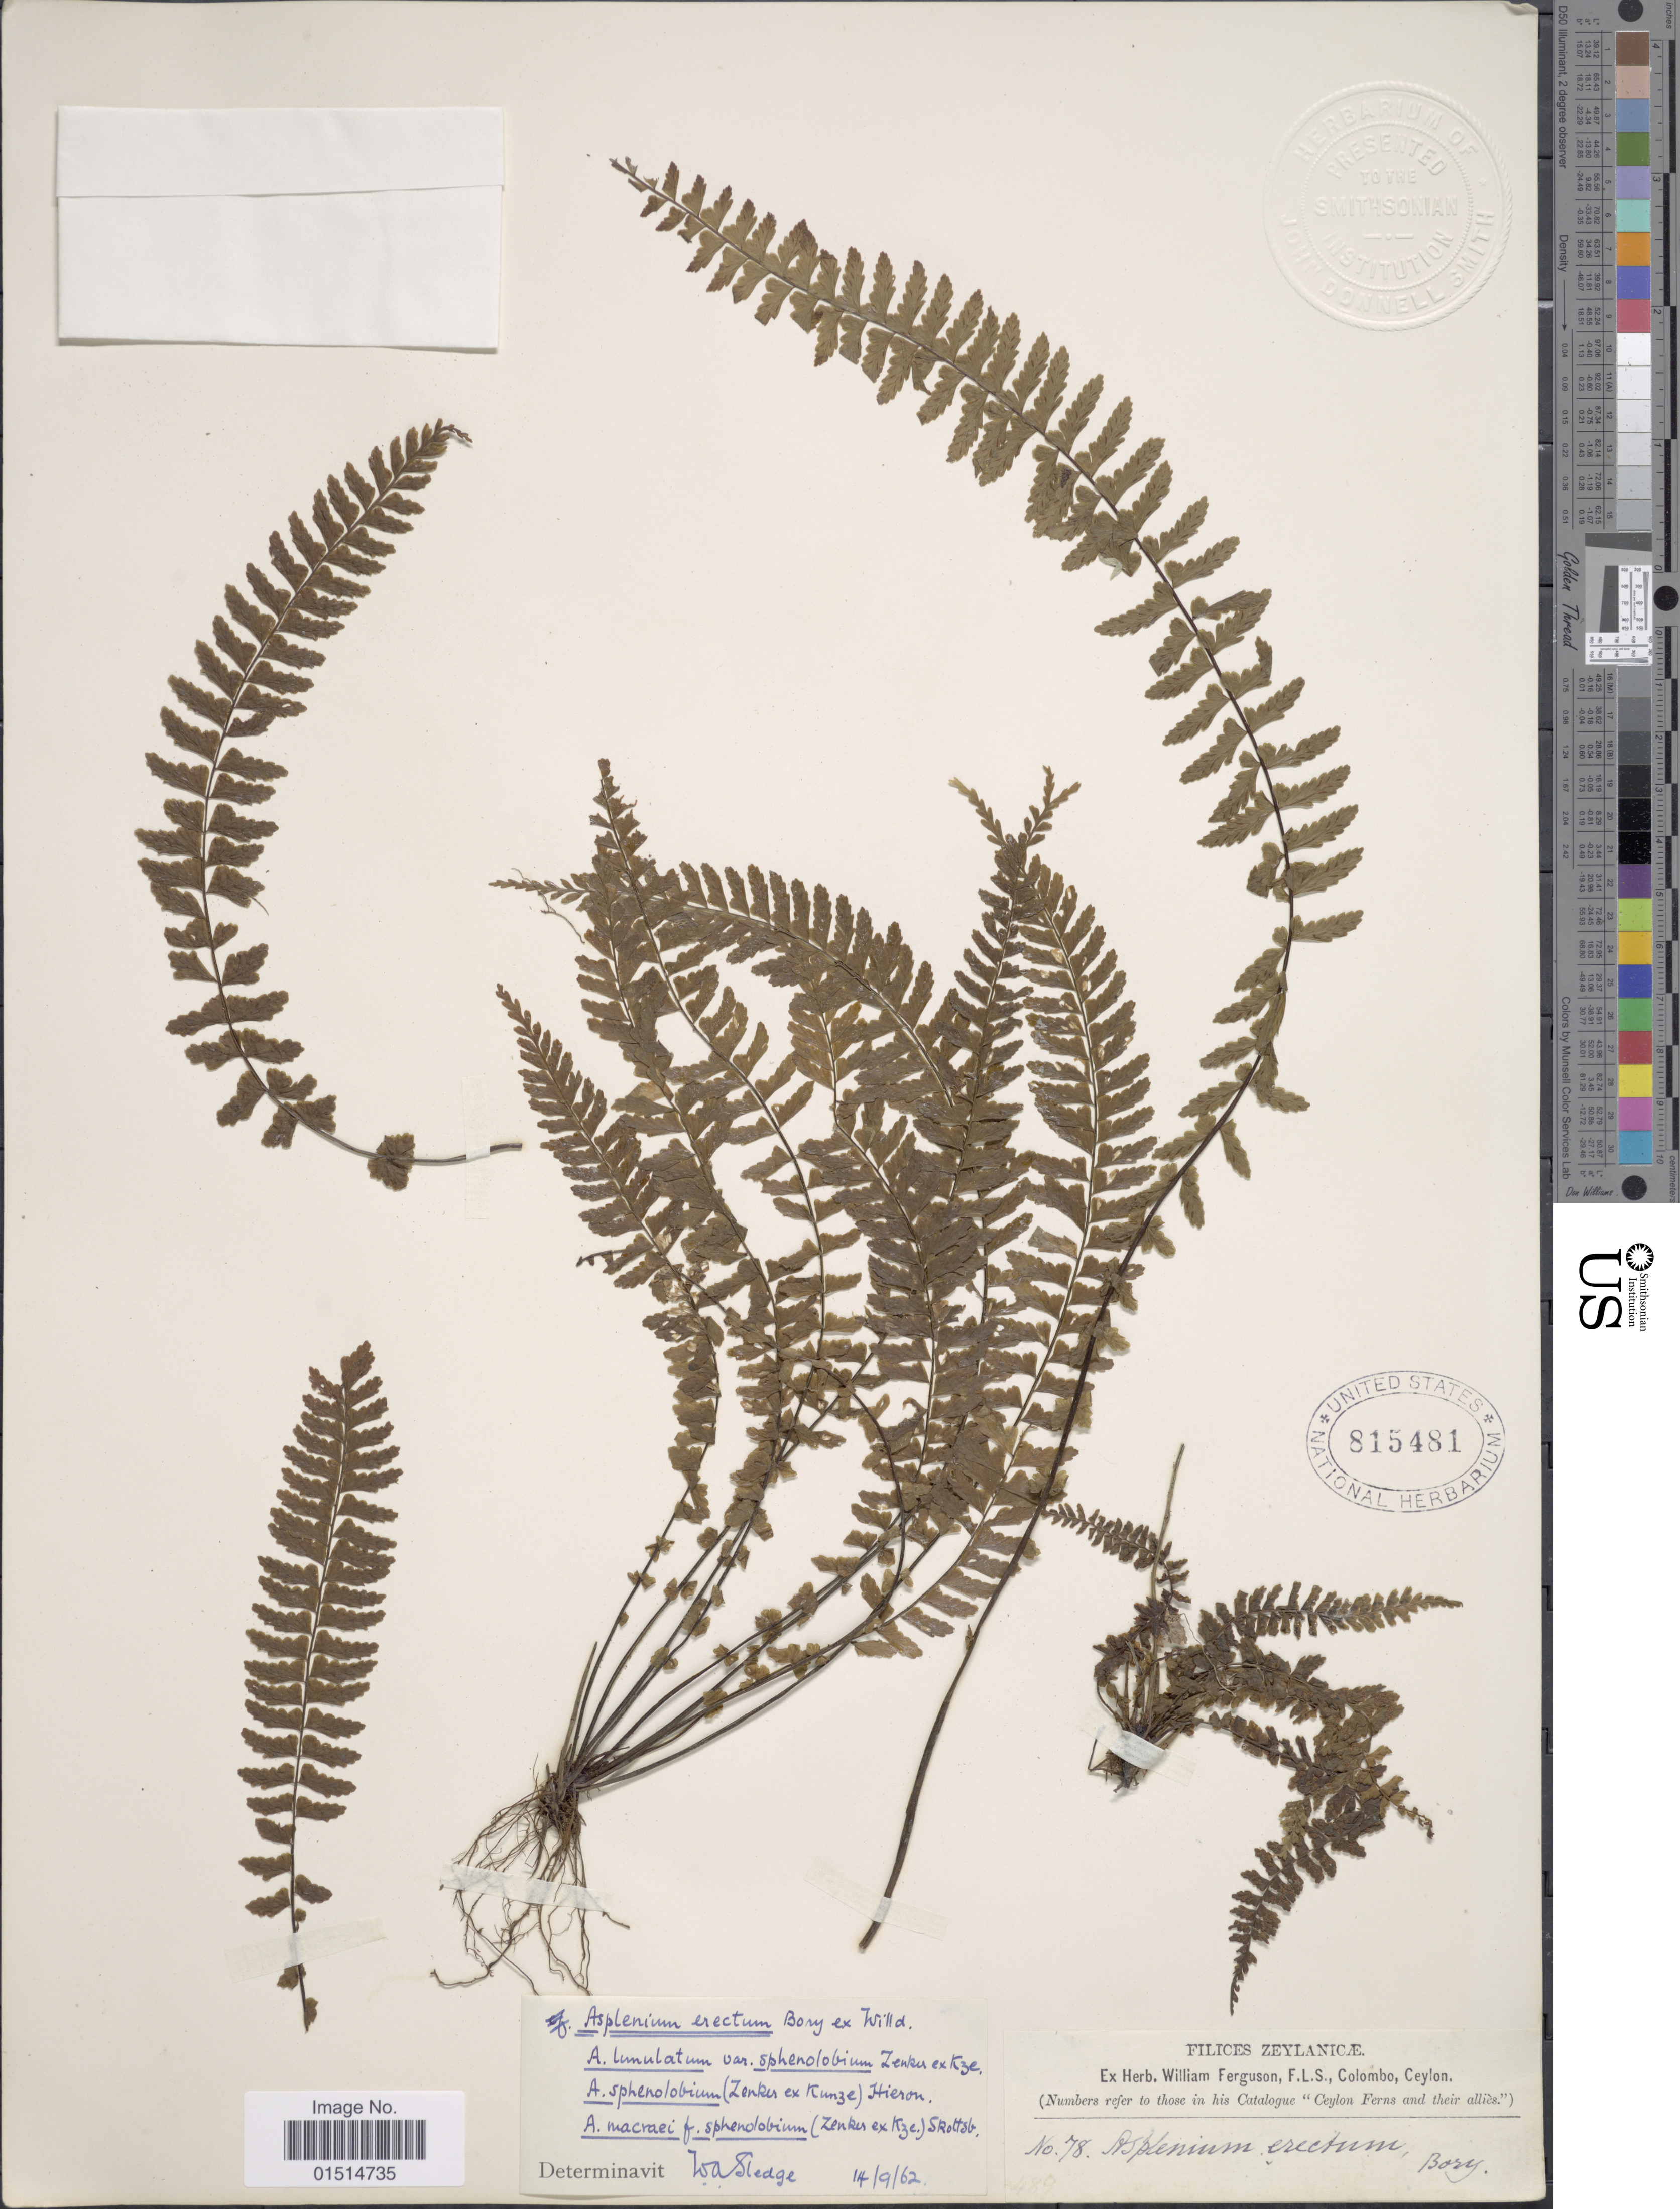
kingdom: Plantae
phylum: Tracheophyta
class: Polypodiopsida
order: Polypodiales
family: Aspleniaceae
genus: Asplenium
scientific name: Asplenium erectum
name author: Bory ex Willd.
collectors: ex herb. W. Ferguson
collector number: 78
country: Sri Lanka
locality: Ceylon. Filices Zeylanicae.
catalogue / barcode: US 815481